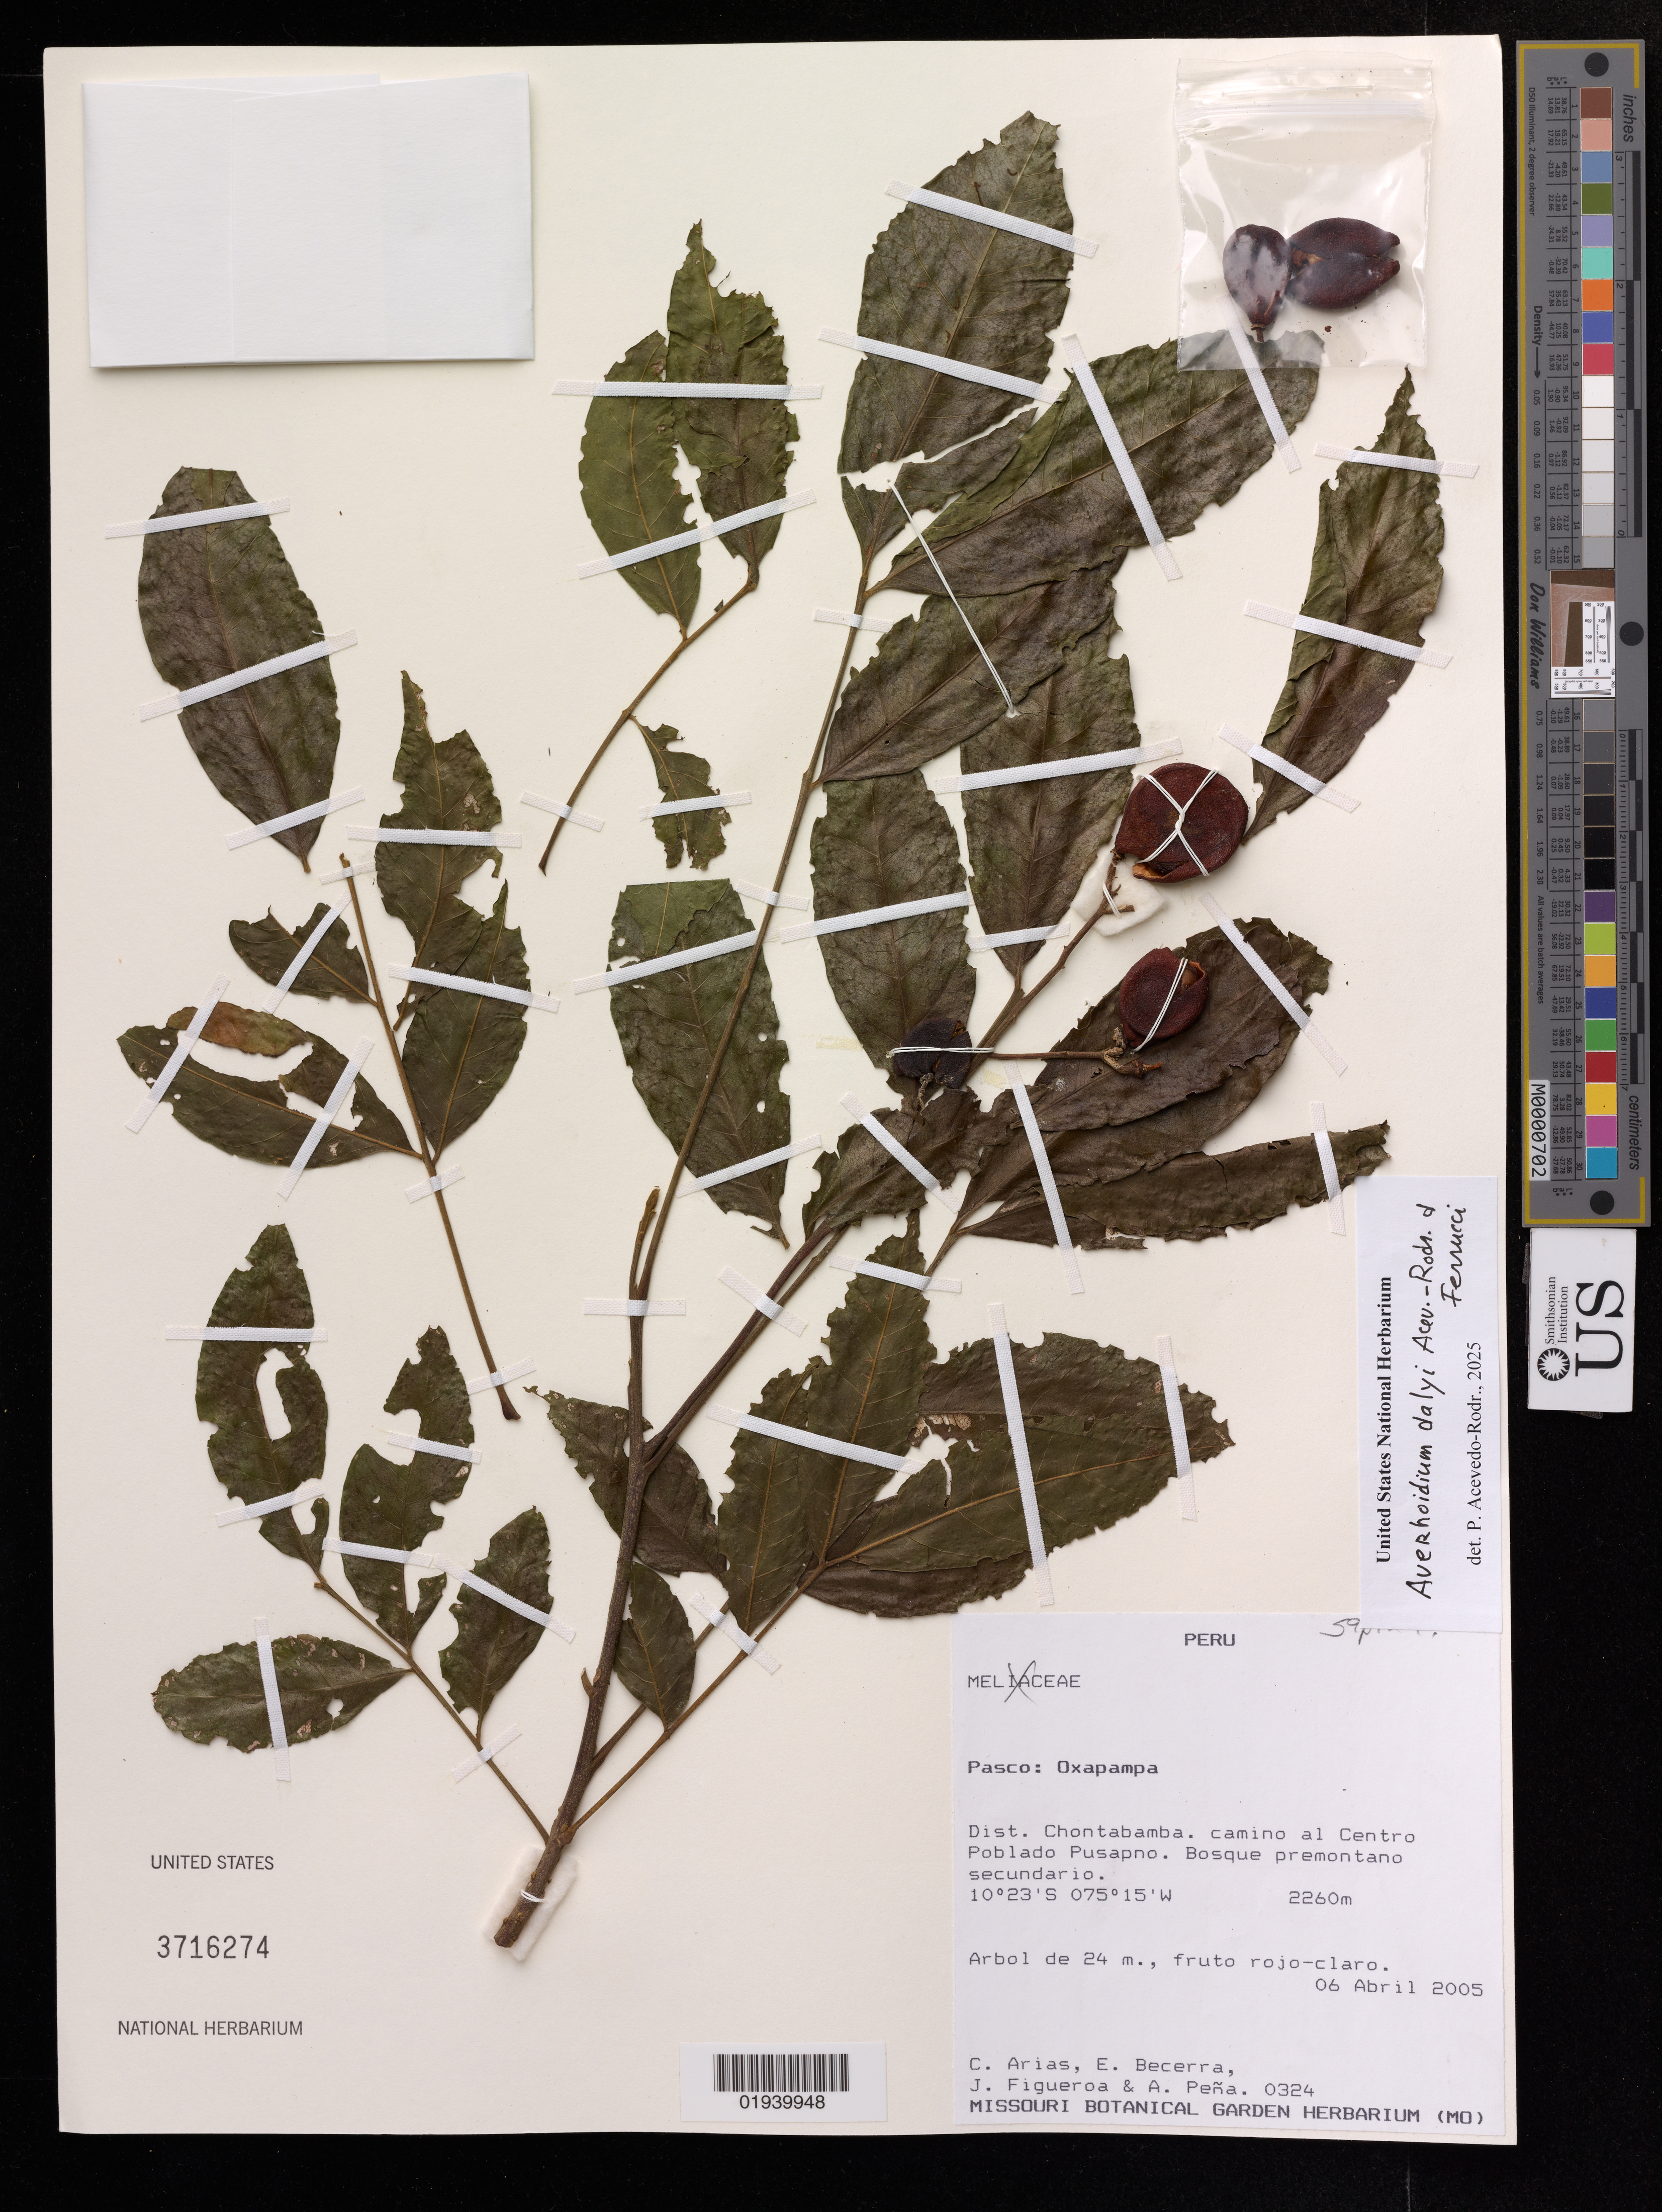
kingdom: Plantae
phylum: Tracheophyta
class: Magnoliopsida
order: Sapindales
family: Sapindaceae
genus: Averrhoidium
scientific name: Averrhoidium dalyi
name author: Acev.-Rodr. & Ferrucci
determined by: Acevedo-Rodriguez, P., (US), Smithsonian Institution - National Museum of Natural History (UNITED STATES)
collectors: C. Arias, E. Becerra, J. Figueroa & A. Peña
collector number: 324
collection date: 2005-04-06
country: Peru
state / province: Pasco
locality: Oxapampa. Dist. Chontabamba, camino al Centro Poblado Pusapno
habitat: Bosque premontano secundario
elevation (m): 2260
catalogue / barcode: US 3716274